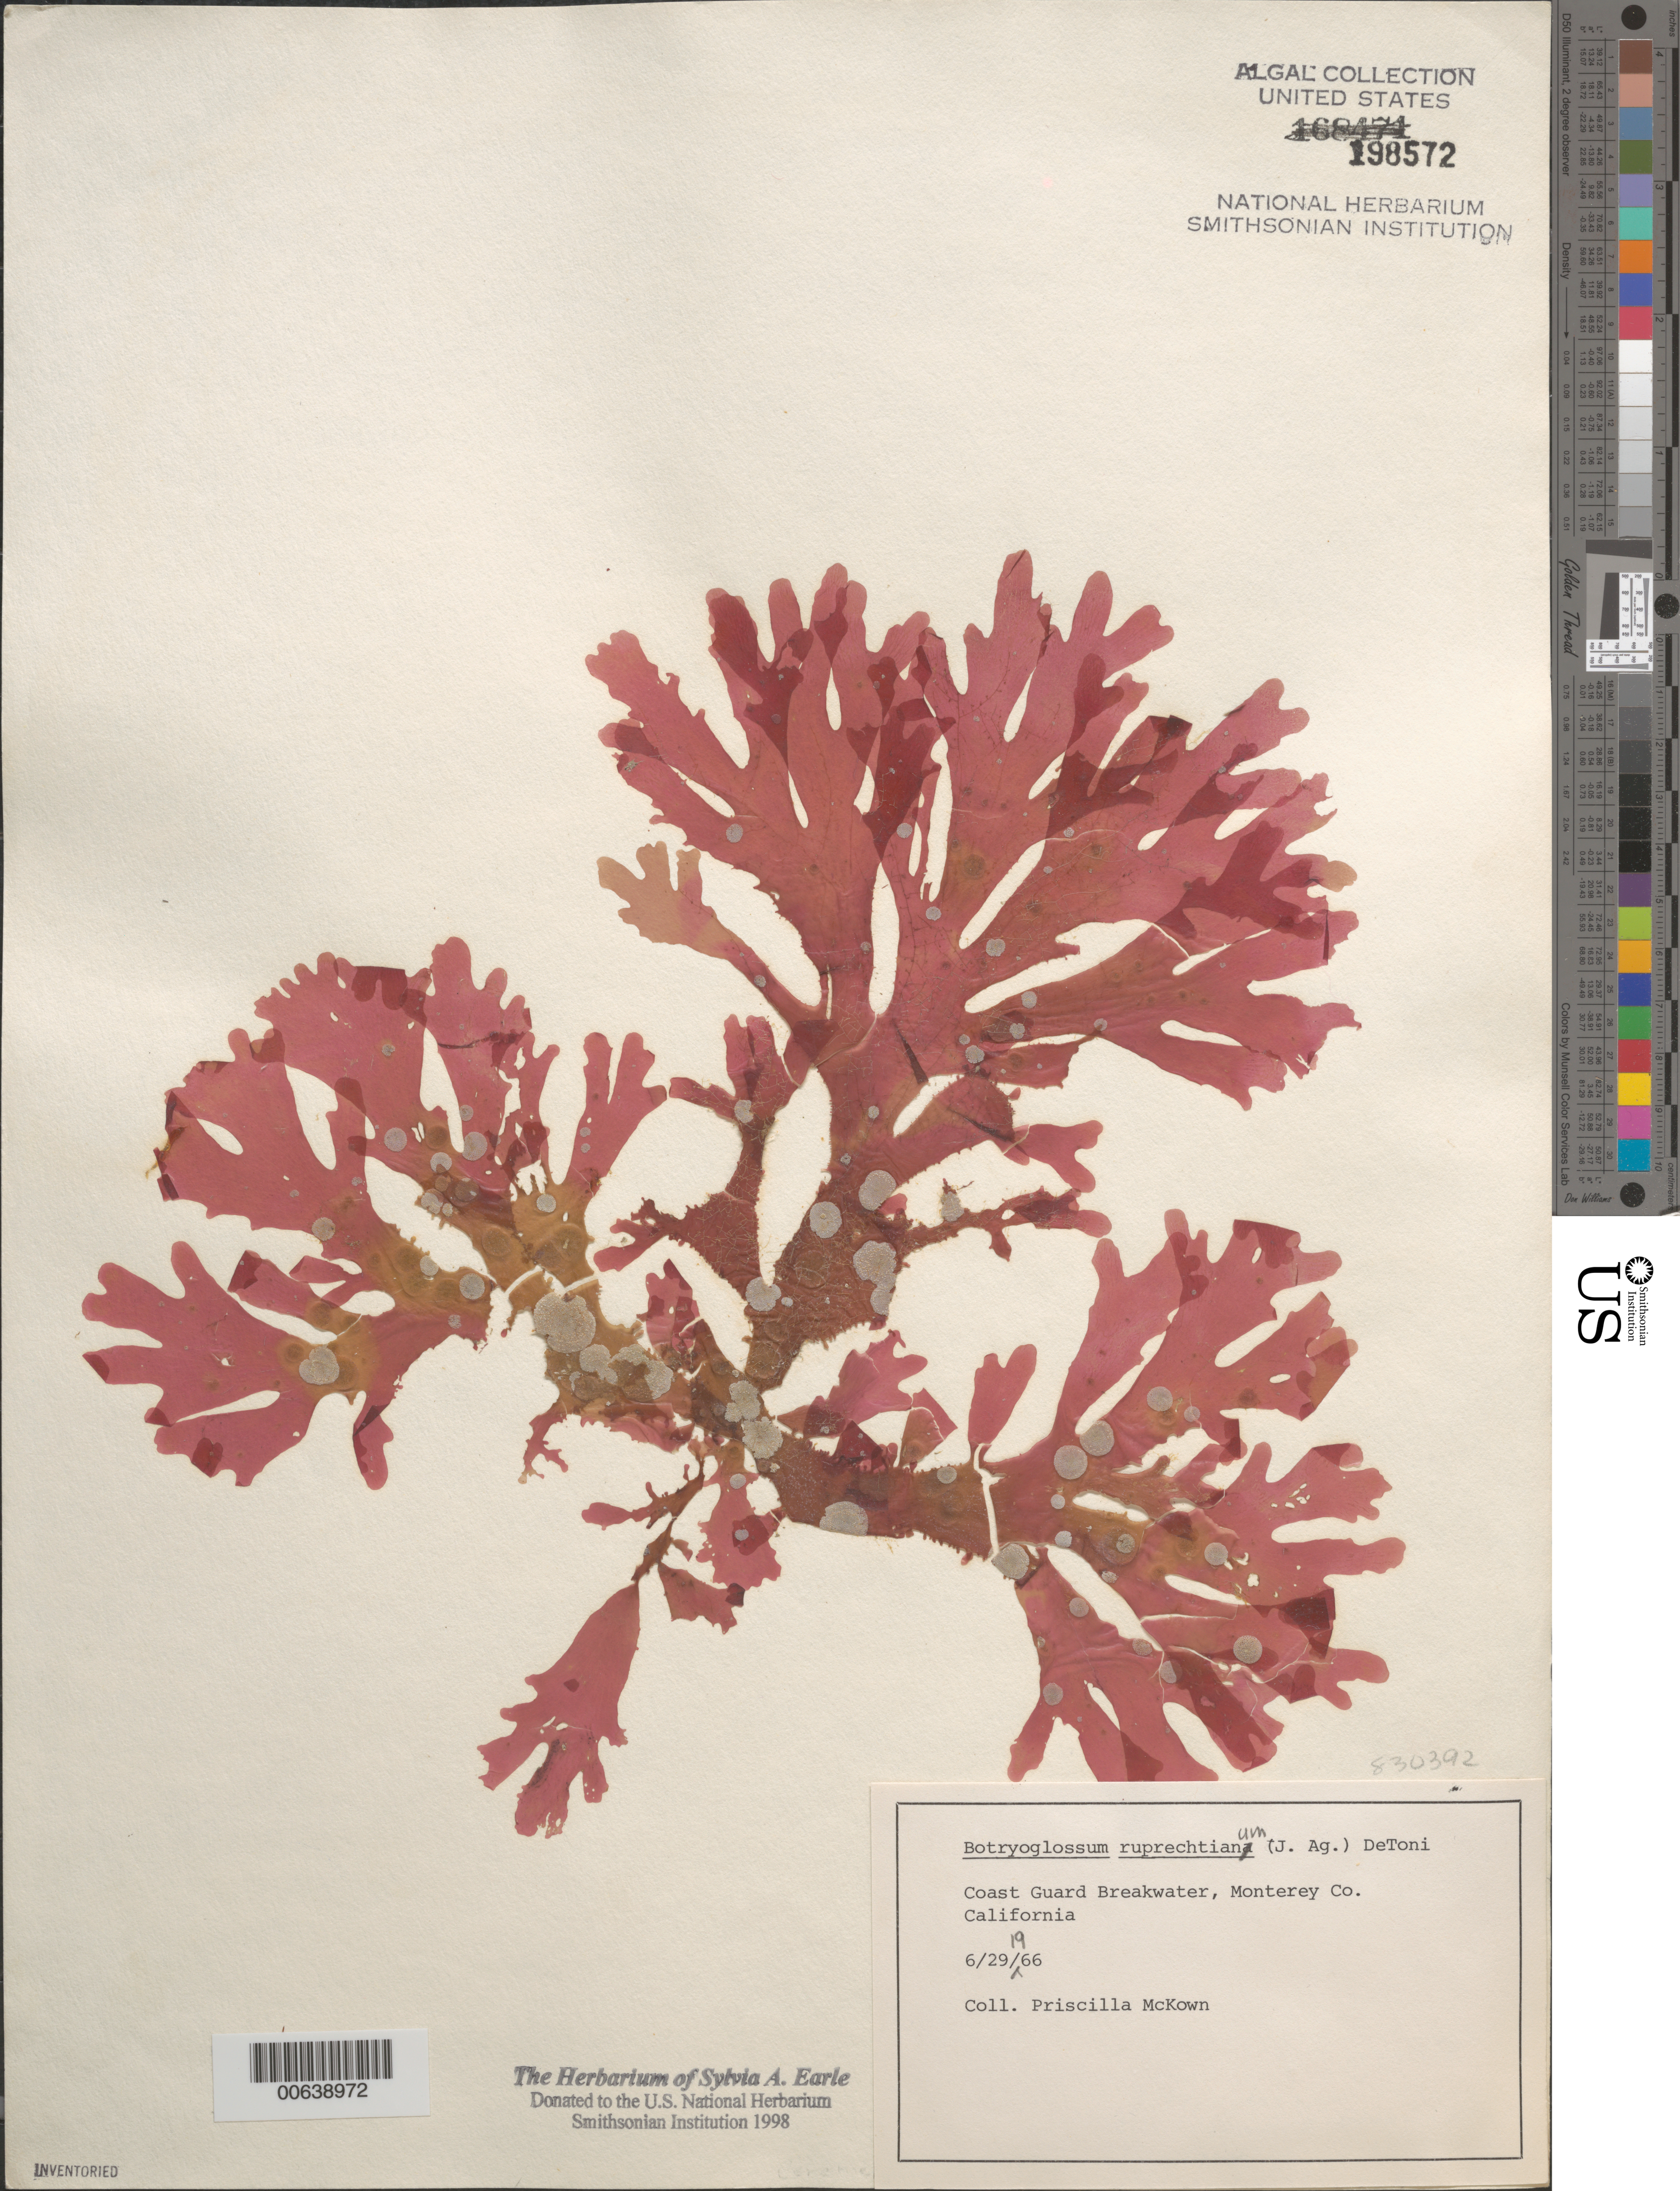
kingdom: Plantae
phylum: Rhodophyta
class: Florideophyceae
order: Ceramiales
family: Delesseriaceae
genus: Cryptopleura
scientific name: Cryptopleura ruprechtiana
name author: (J. Agardh) Kylin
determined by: Algae name updating Project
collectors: P. McKown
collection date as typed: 29 Jun 1966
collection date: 1966-06-29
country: United States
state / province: California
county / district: Monterey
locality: Coast Guard breakwater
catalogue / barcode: US 198572